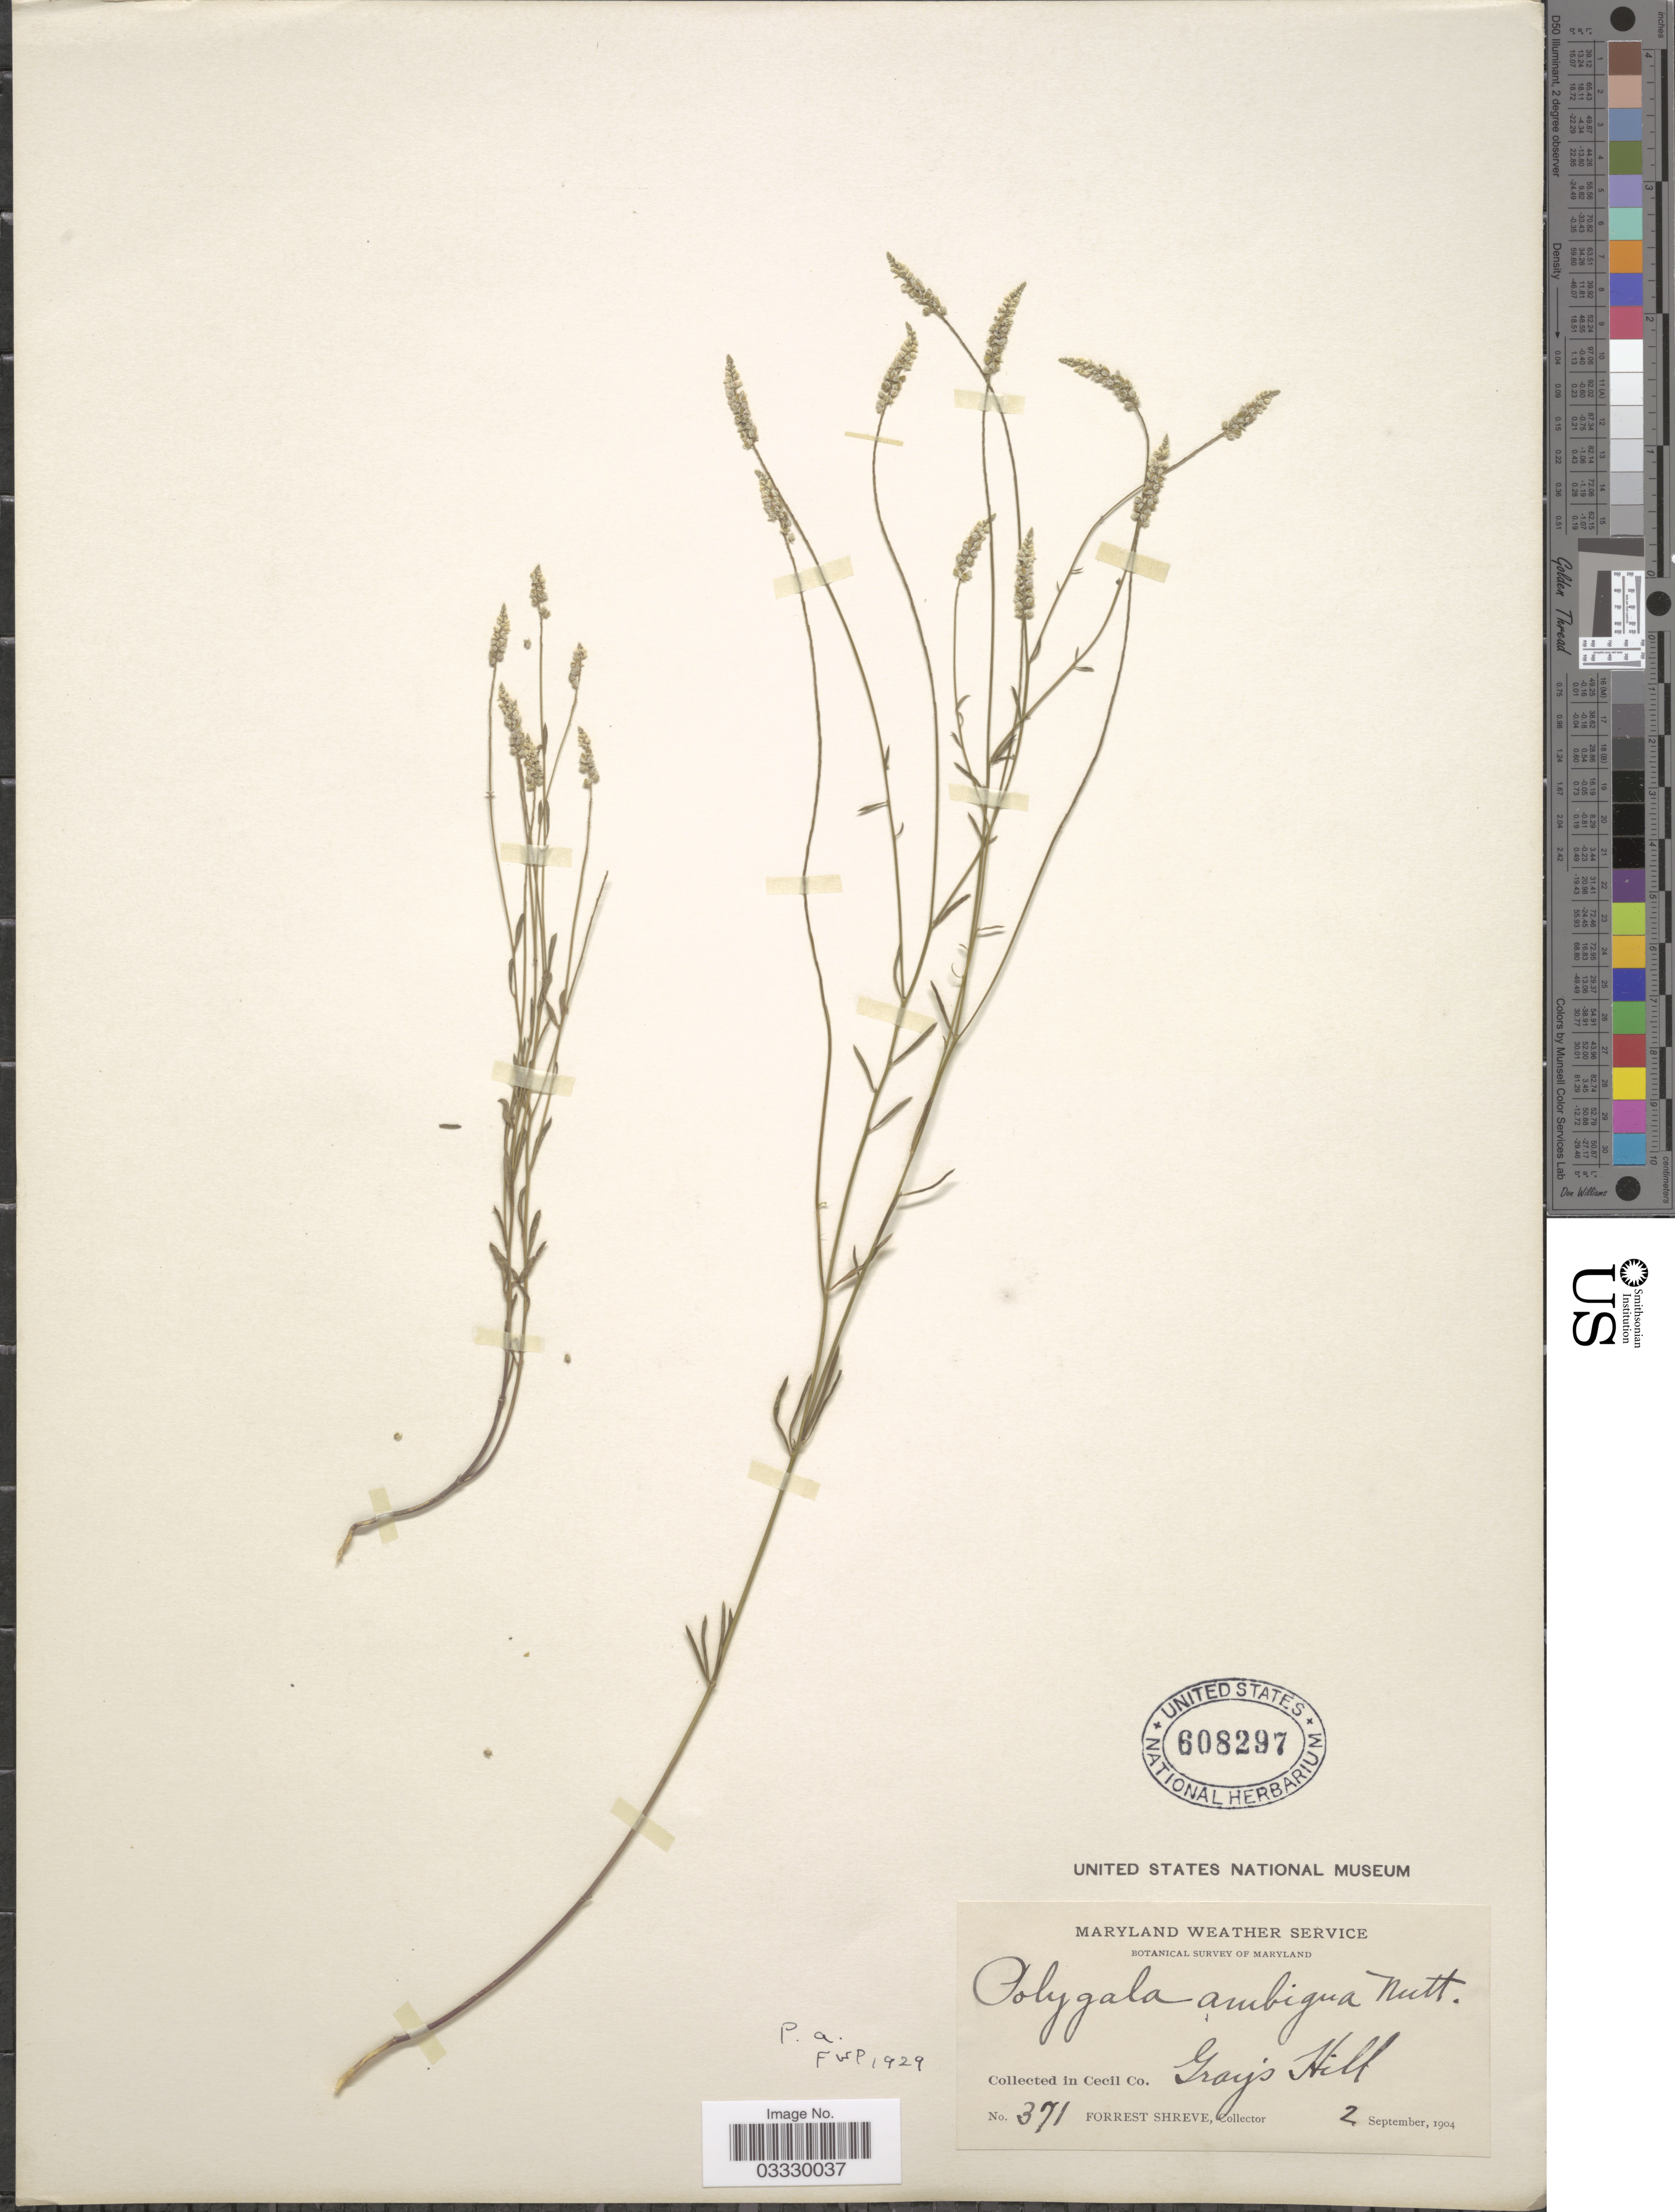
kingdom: Plantae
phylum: Tracheophyta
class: Magnoliopsida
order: Fabales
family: Polygalaceae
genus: Polygala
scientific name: Polygala ambigua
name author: Nutt.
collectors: F. Shreve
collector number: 371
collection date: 1904-09-02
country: United States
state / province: Maryland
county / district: Cecil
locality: In Cecil Co. Gray's Hill.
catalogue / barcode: US 608297